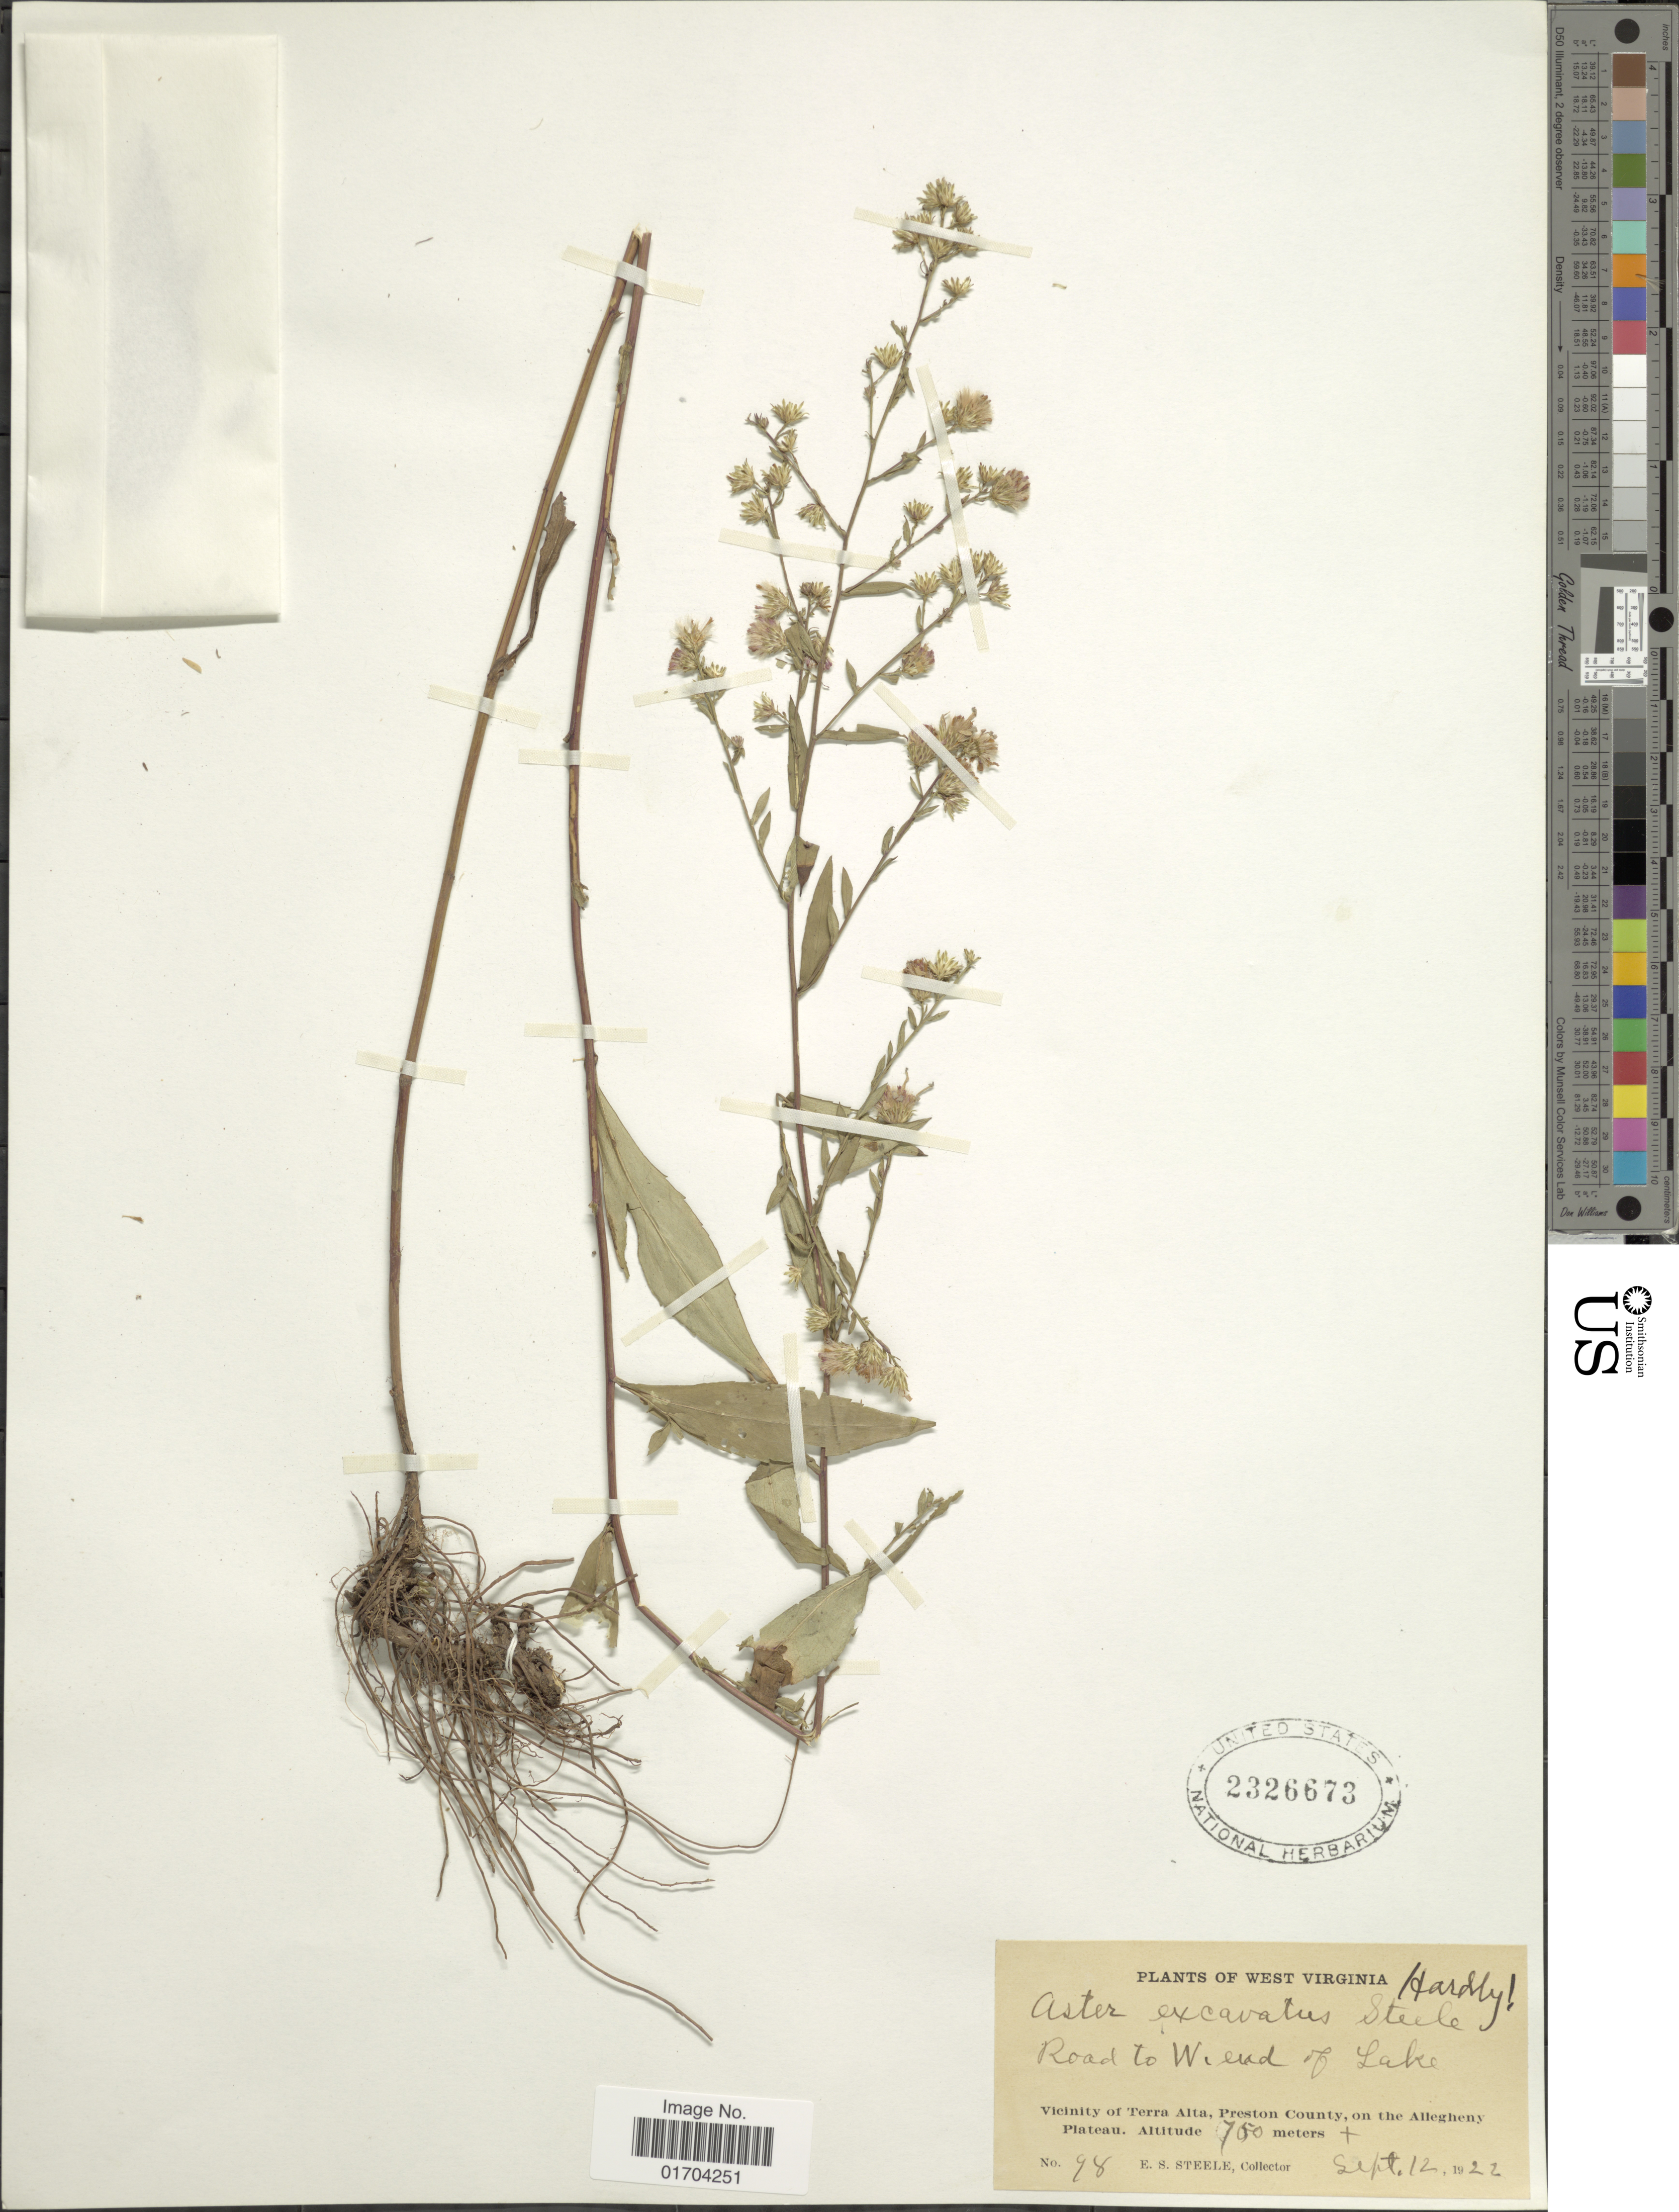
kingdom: Plantae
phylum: Tracheophyta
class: Magnoliopsida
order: Asterales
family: Asteraceae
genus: Symphyotrichum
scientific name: Symphyotrichum sp.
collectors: E. Steele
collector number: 98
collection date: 1922-09-12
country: United States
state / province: West Virginia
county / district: Preston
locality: Road to W. end of Lake, Vicinity of Terra Alta, Preston County, on the Allegheny Plateau.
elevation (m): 750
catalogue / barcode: US 2326673